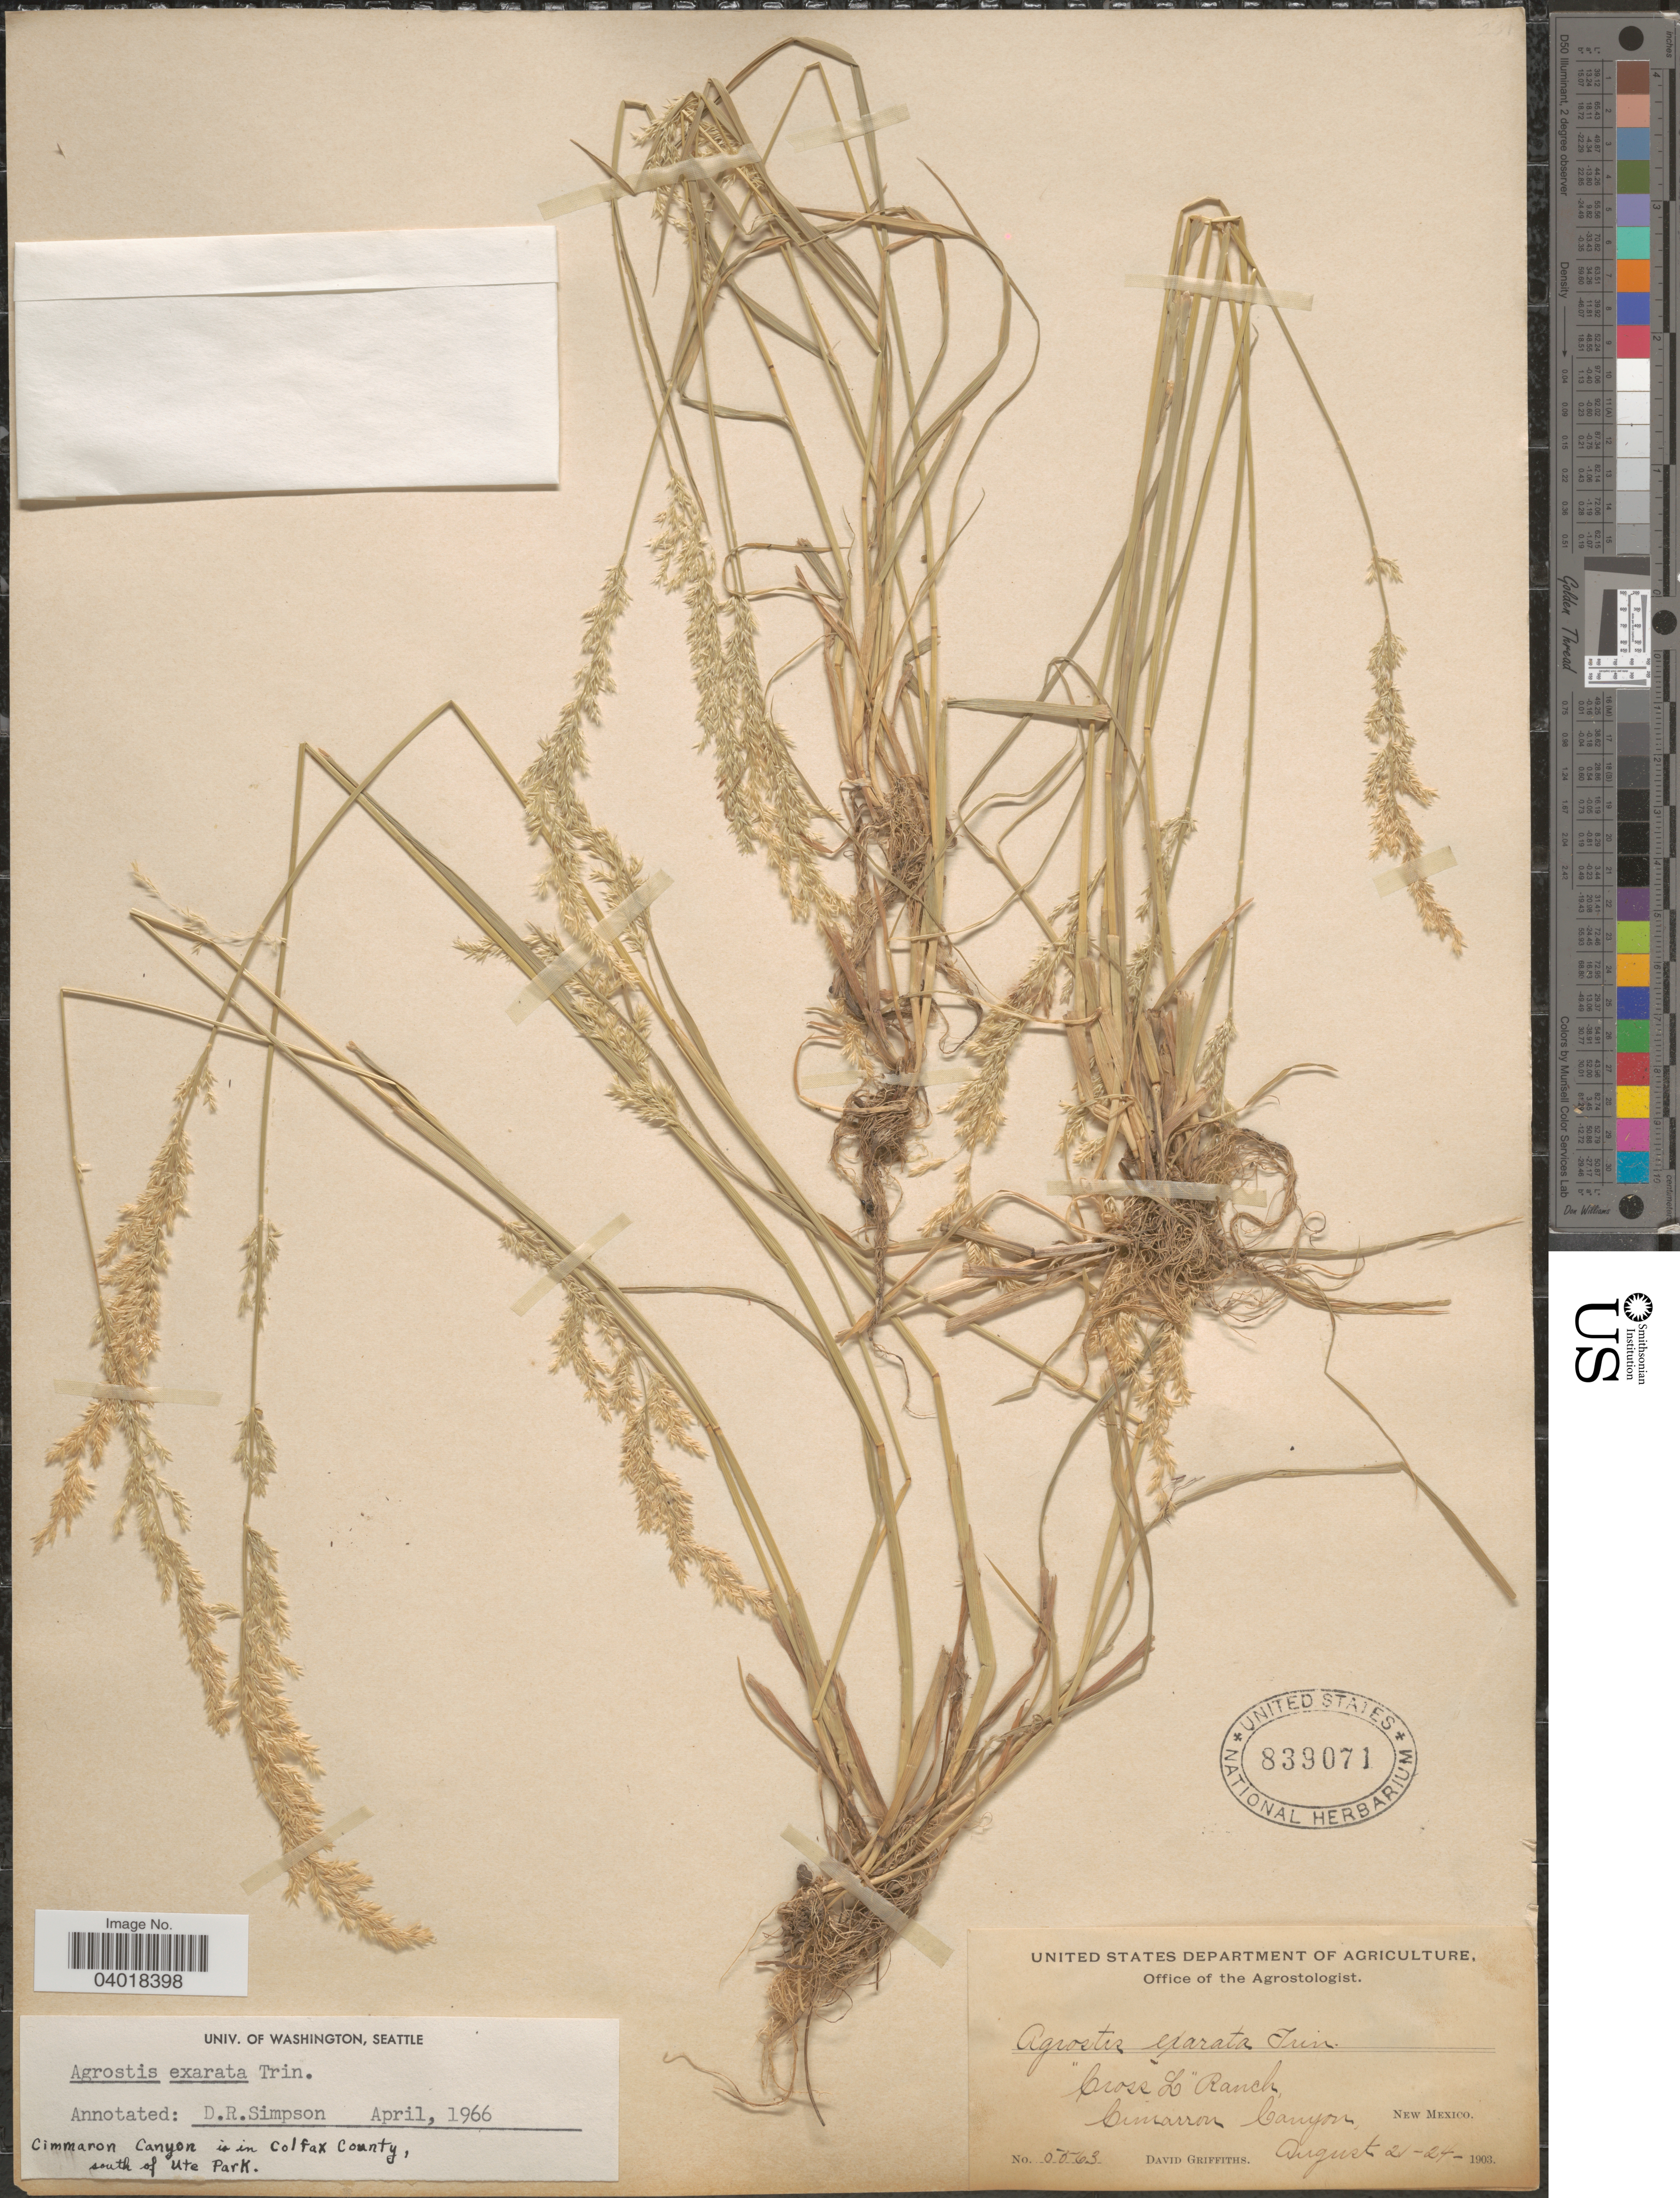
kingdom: Plantae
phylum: Tracheophyta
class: Liliopsida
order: Poales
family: Poaceae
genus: Agrostis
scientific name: Agrostis exarata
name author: Trin.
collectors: D. Griffiths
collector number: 5563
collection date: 1903-08-21/1903-08-24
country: United States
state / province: New Mexico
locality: Cross L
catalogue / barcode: US 839071